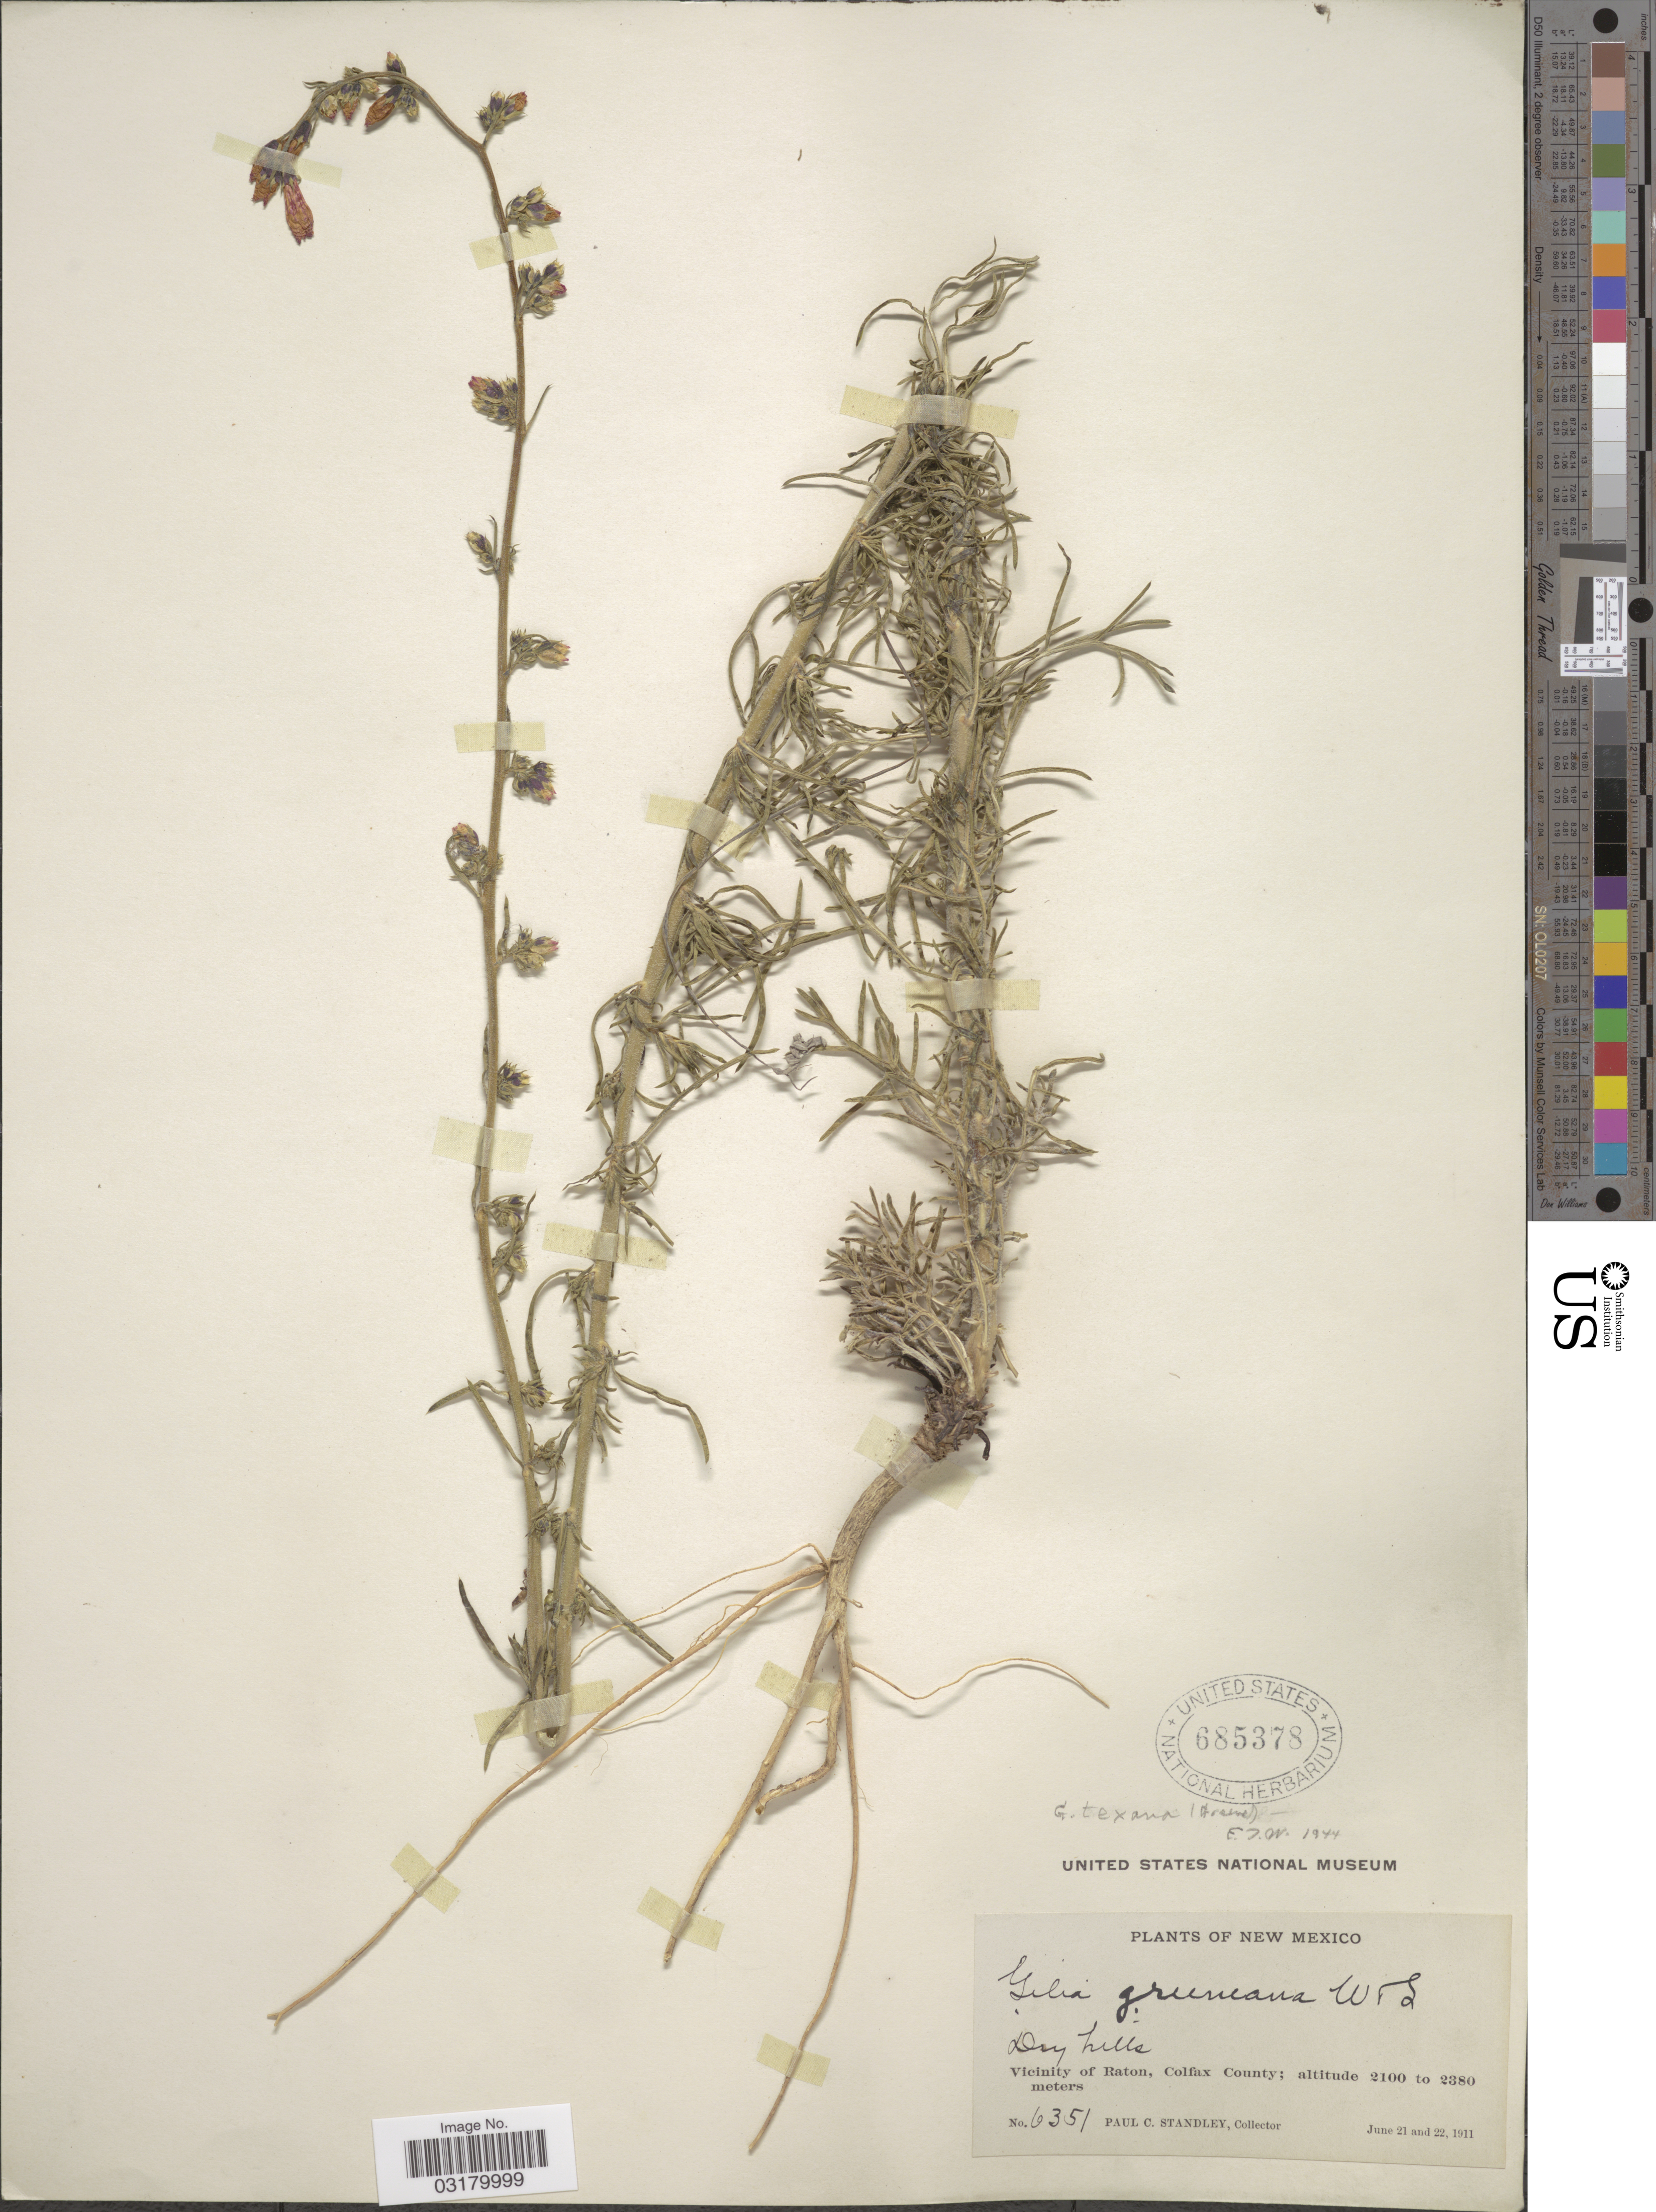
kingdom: Plantae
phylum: Tracheophyta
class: Magnoliopsida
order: Ericales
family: Polemoniaceae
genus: Ipomopsis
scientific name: Ipomopsis aggregata subsp. formosissima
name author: (Greene) Wherry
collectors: P. C. Standley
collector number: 6351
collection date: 1911-06-21/1911-06-22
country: United States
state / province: New Mexico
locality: Vicinity of Raton, Colfax County.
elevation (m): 2100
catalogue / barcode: US 685378